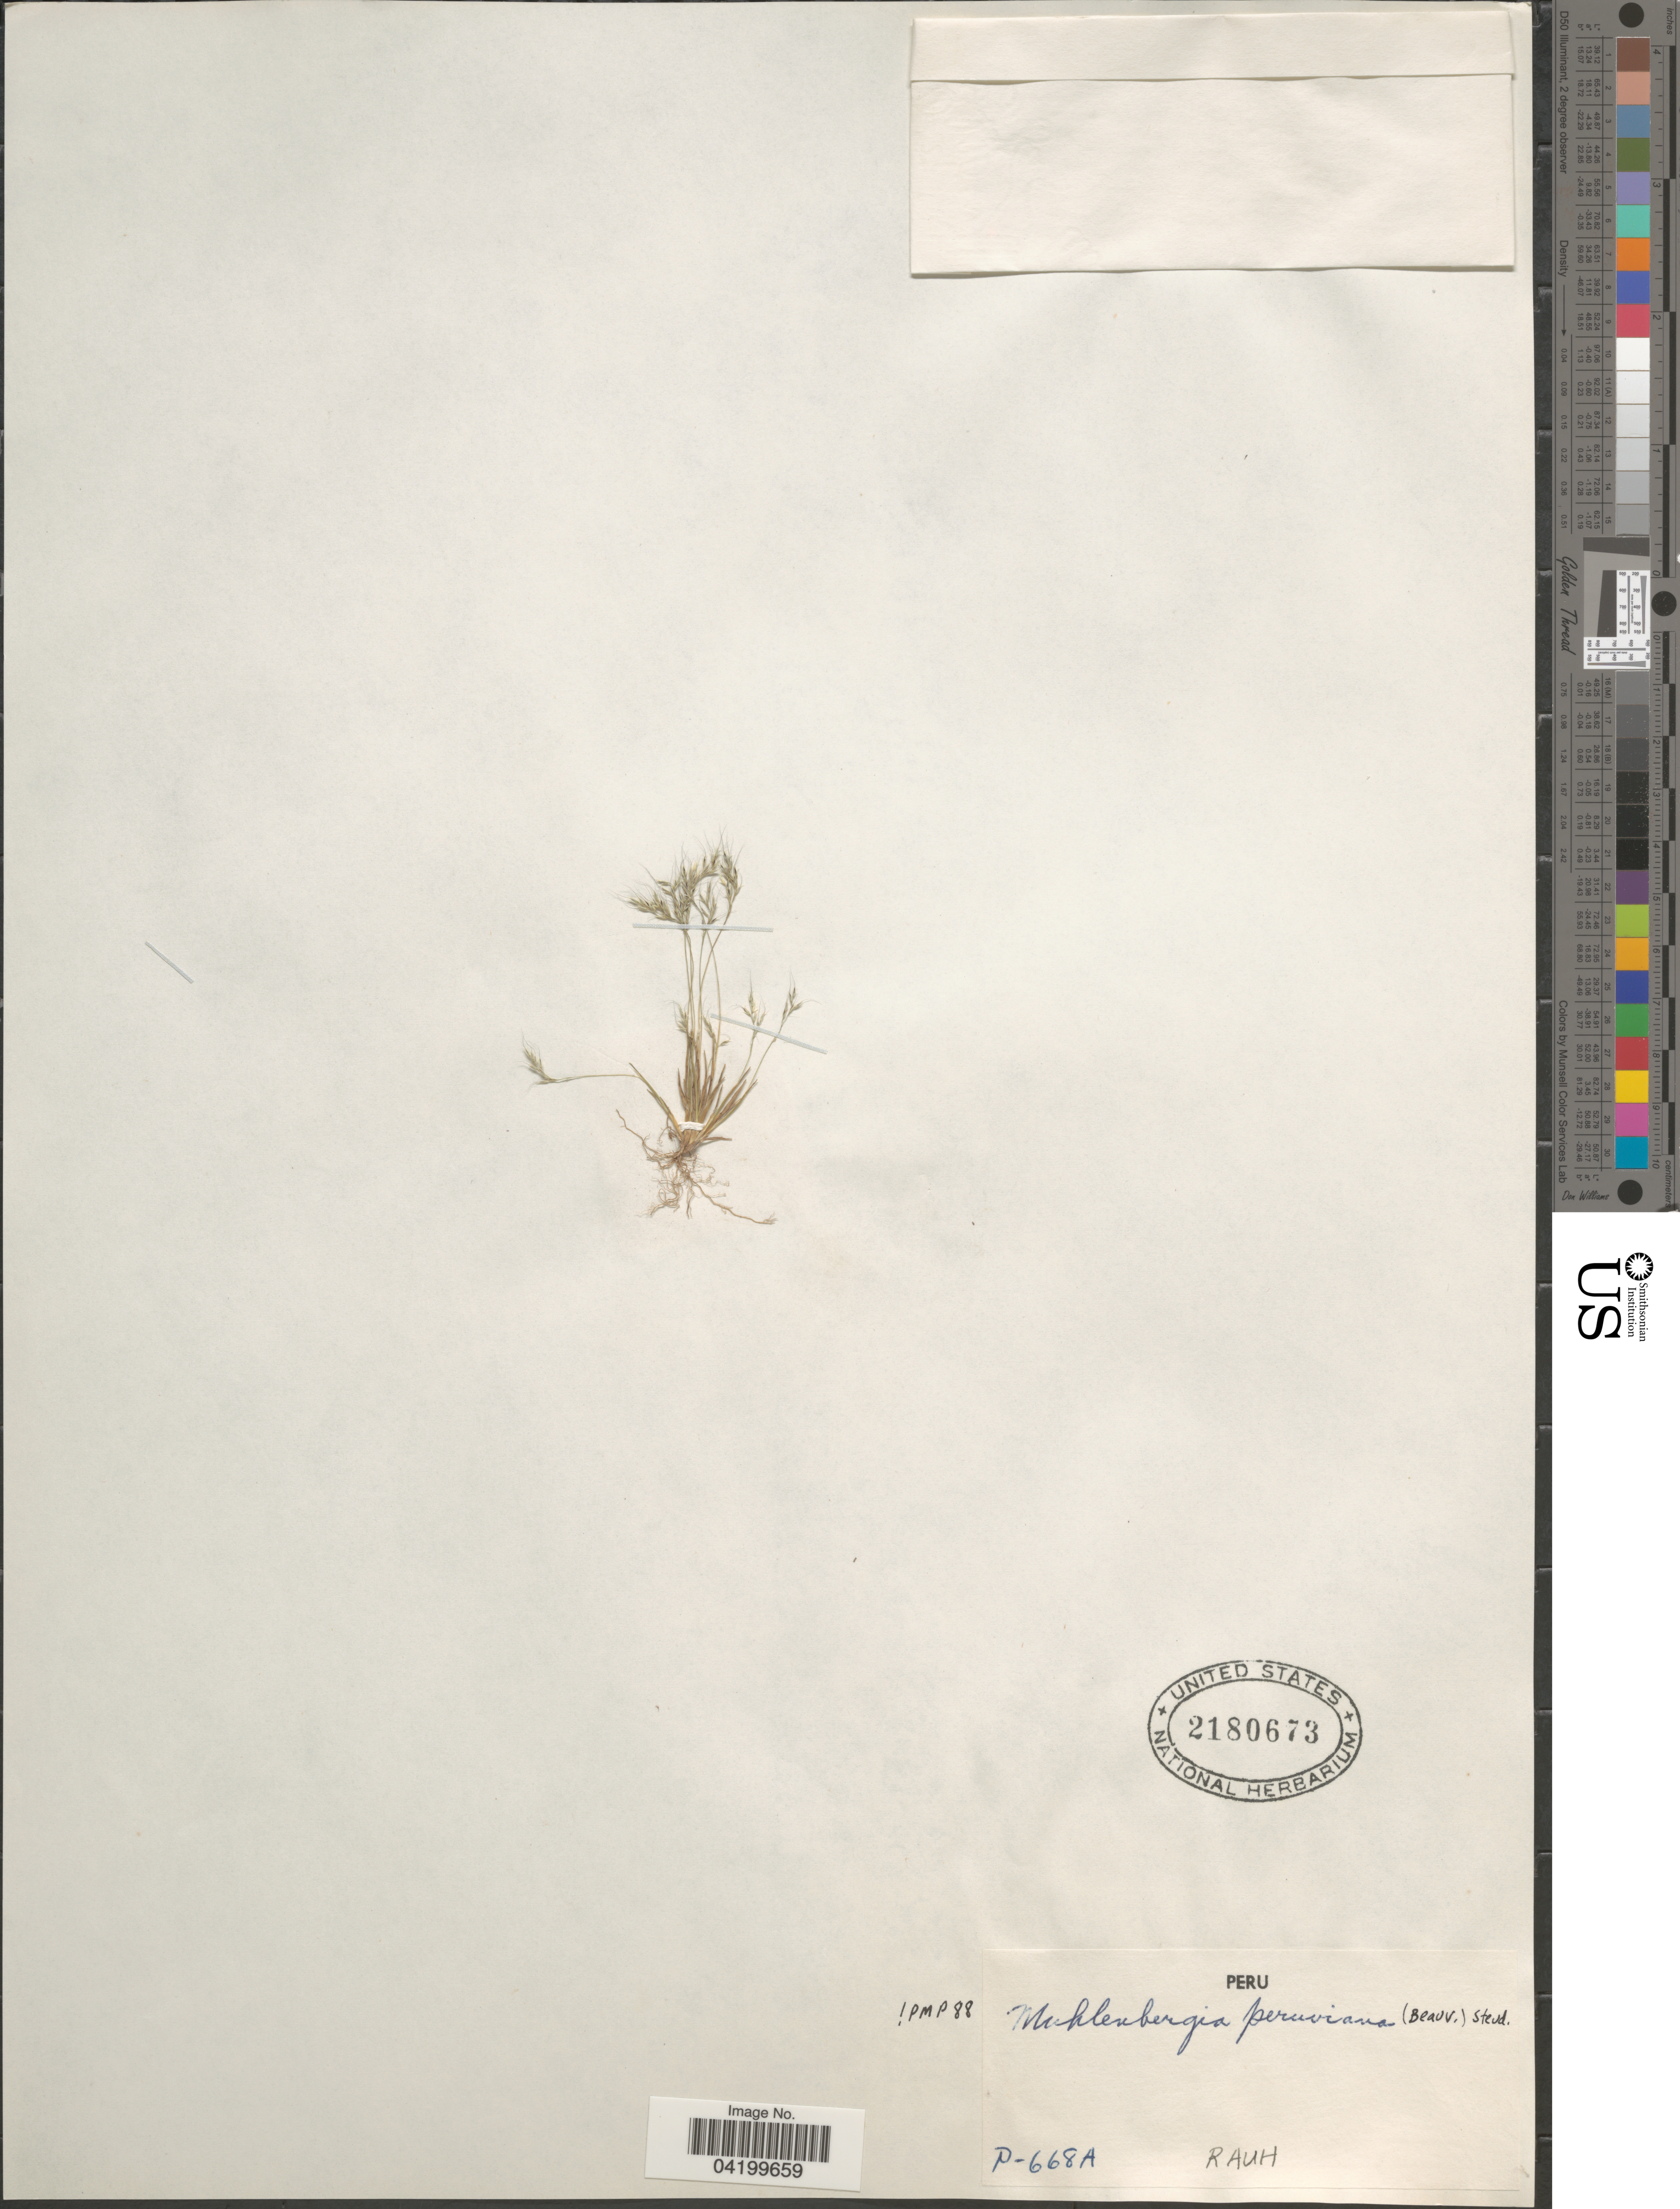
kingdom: Plantae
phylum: Tracheophyta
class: Liliopsida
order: Poales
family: Poaceae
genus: Muhlenbergia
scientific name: Muhlenbergia peruviana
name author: (P. Beauv.) Steud.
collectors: -. Rauh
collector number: P-668A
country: Peru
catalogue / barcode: US 2180673